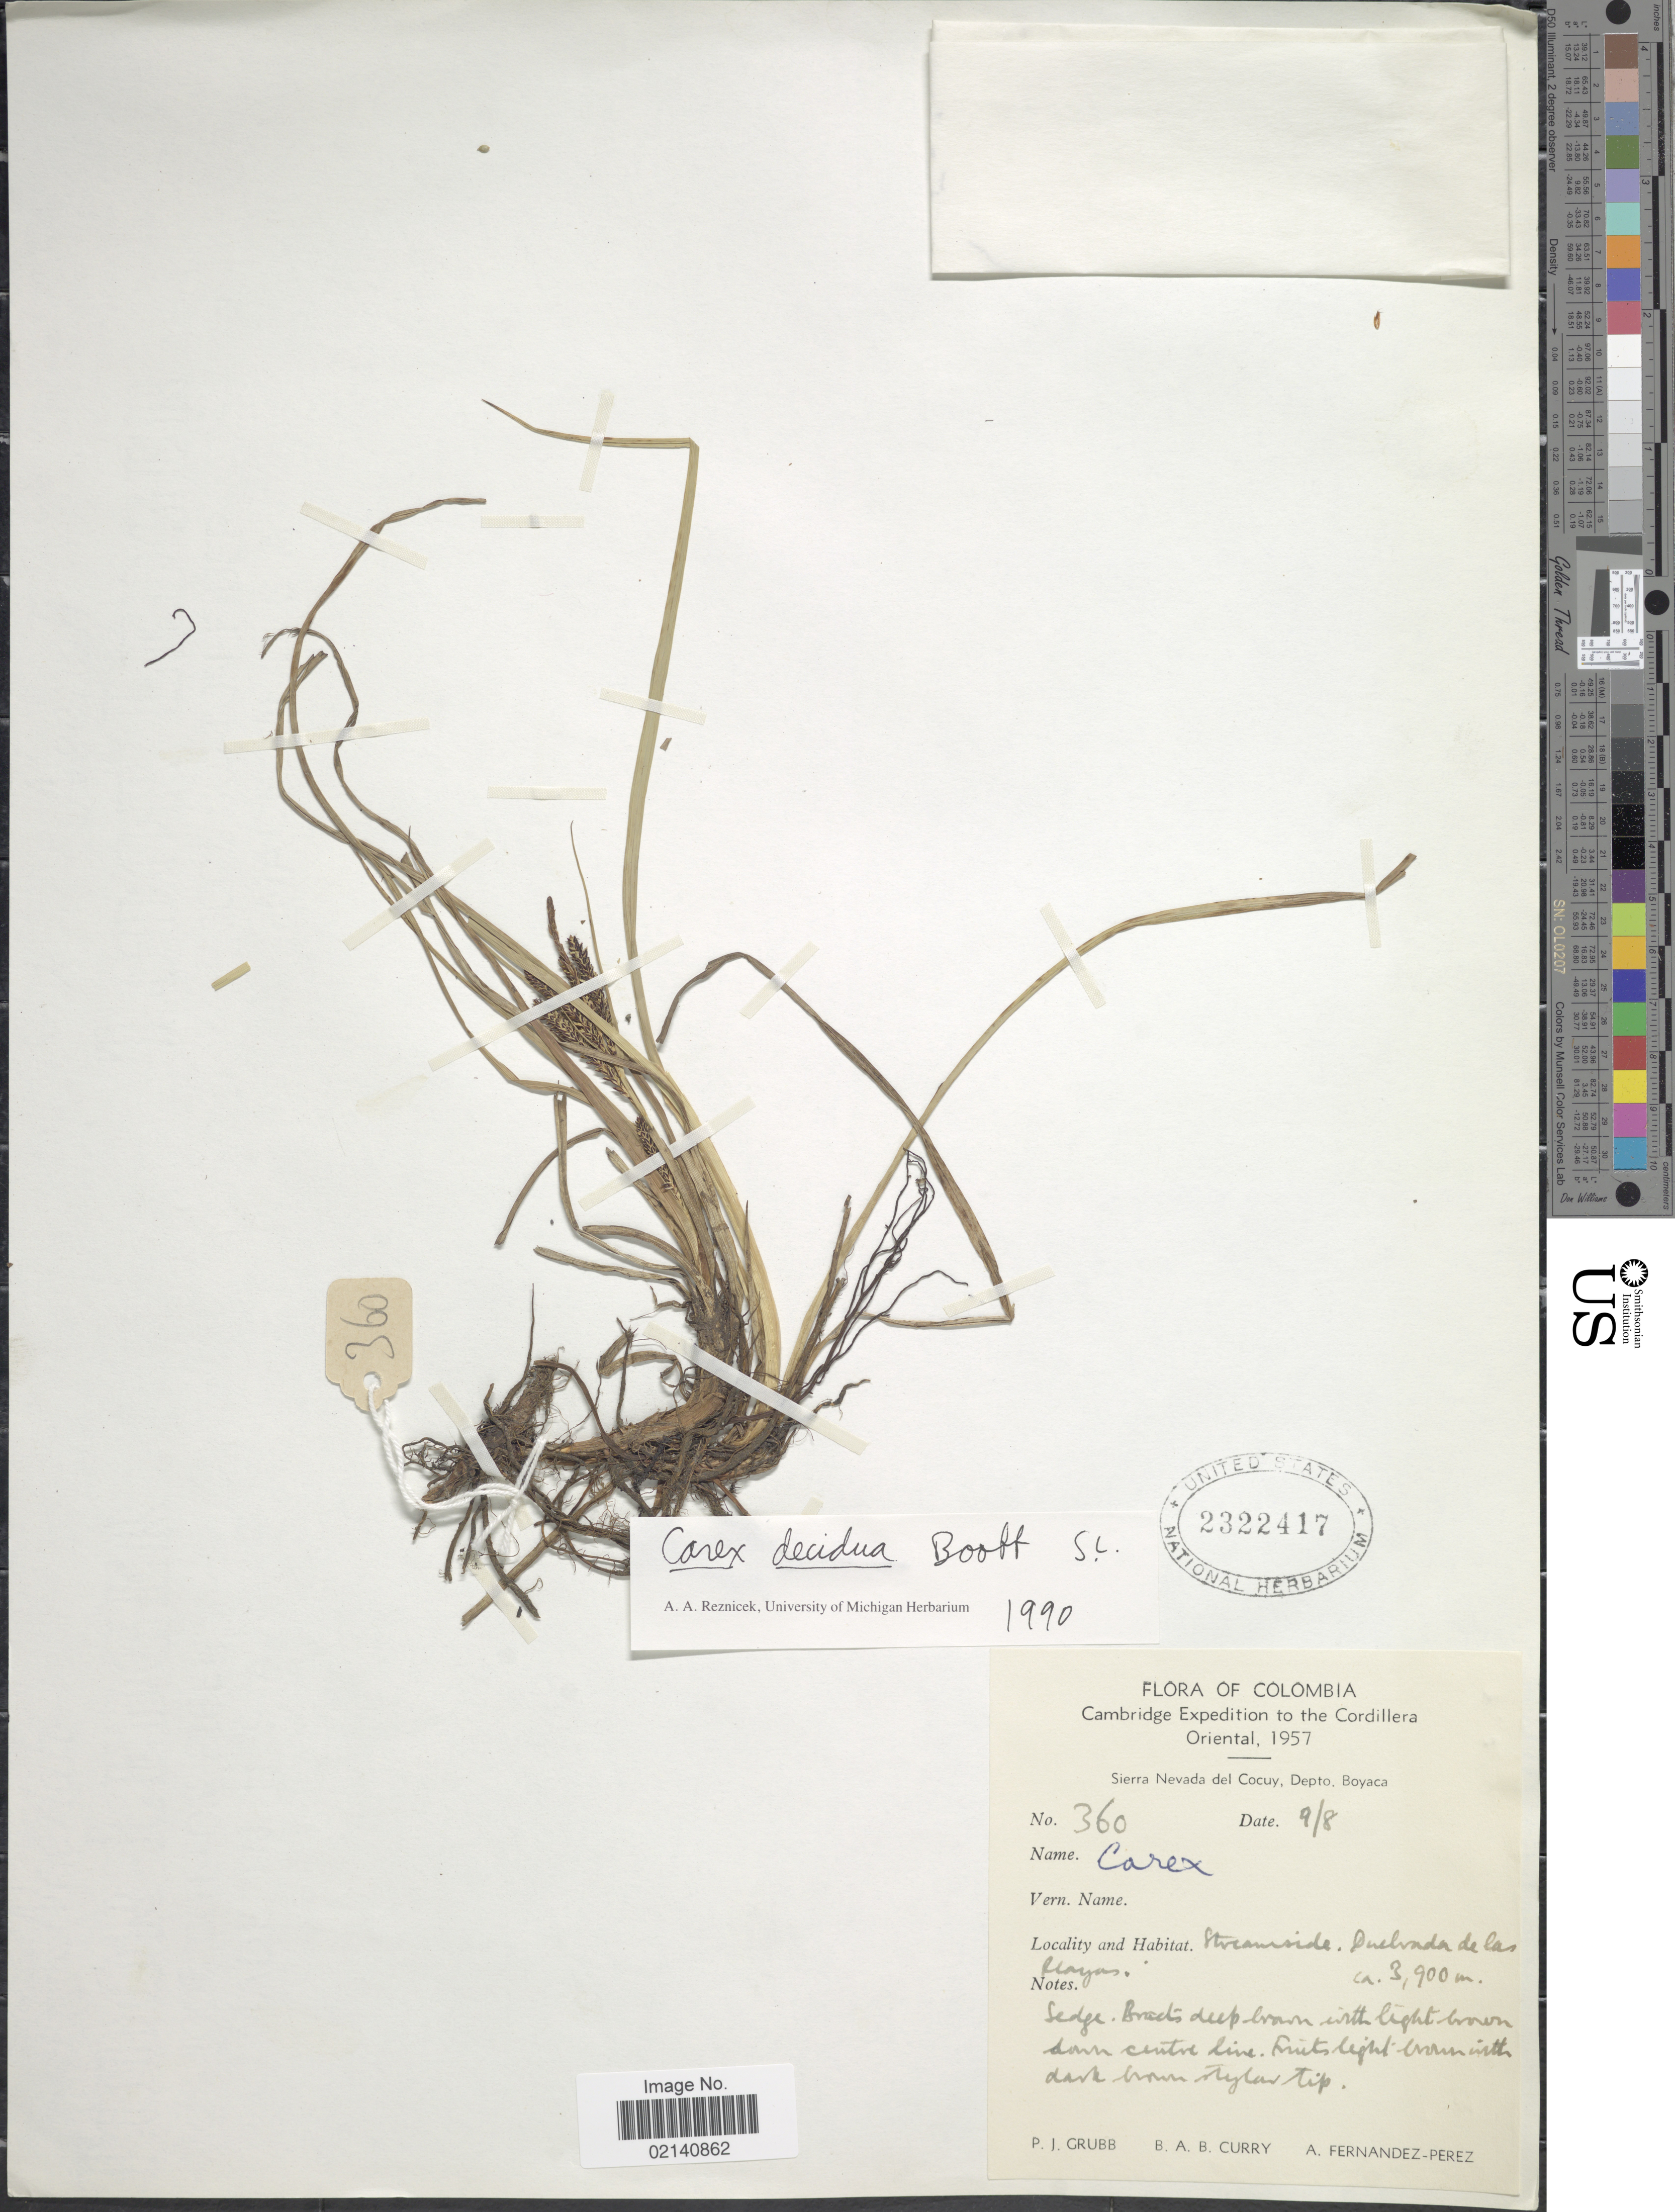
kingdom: Plantae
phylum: Tracheophyta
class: Liliopsida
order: Poales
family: Cyperaceae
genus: Carex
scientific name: Carex brehmeri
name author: Boeckeler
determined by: Jimnéz-Mejias, Pedro, (UPOS), Universidad Pablo de Olavide (SPAIN)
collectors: P. J. Grubb, B. A. B. Curry & A. Fernández-Pérez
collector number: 360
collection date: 1957-08-09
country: Colombia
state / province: Boyacá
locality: Streamside, Quebrada de las Playas, Cordillera Oriental, Sierra Nevada del Cocuy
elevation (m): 3900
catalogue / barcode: US 2322417